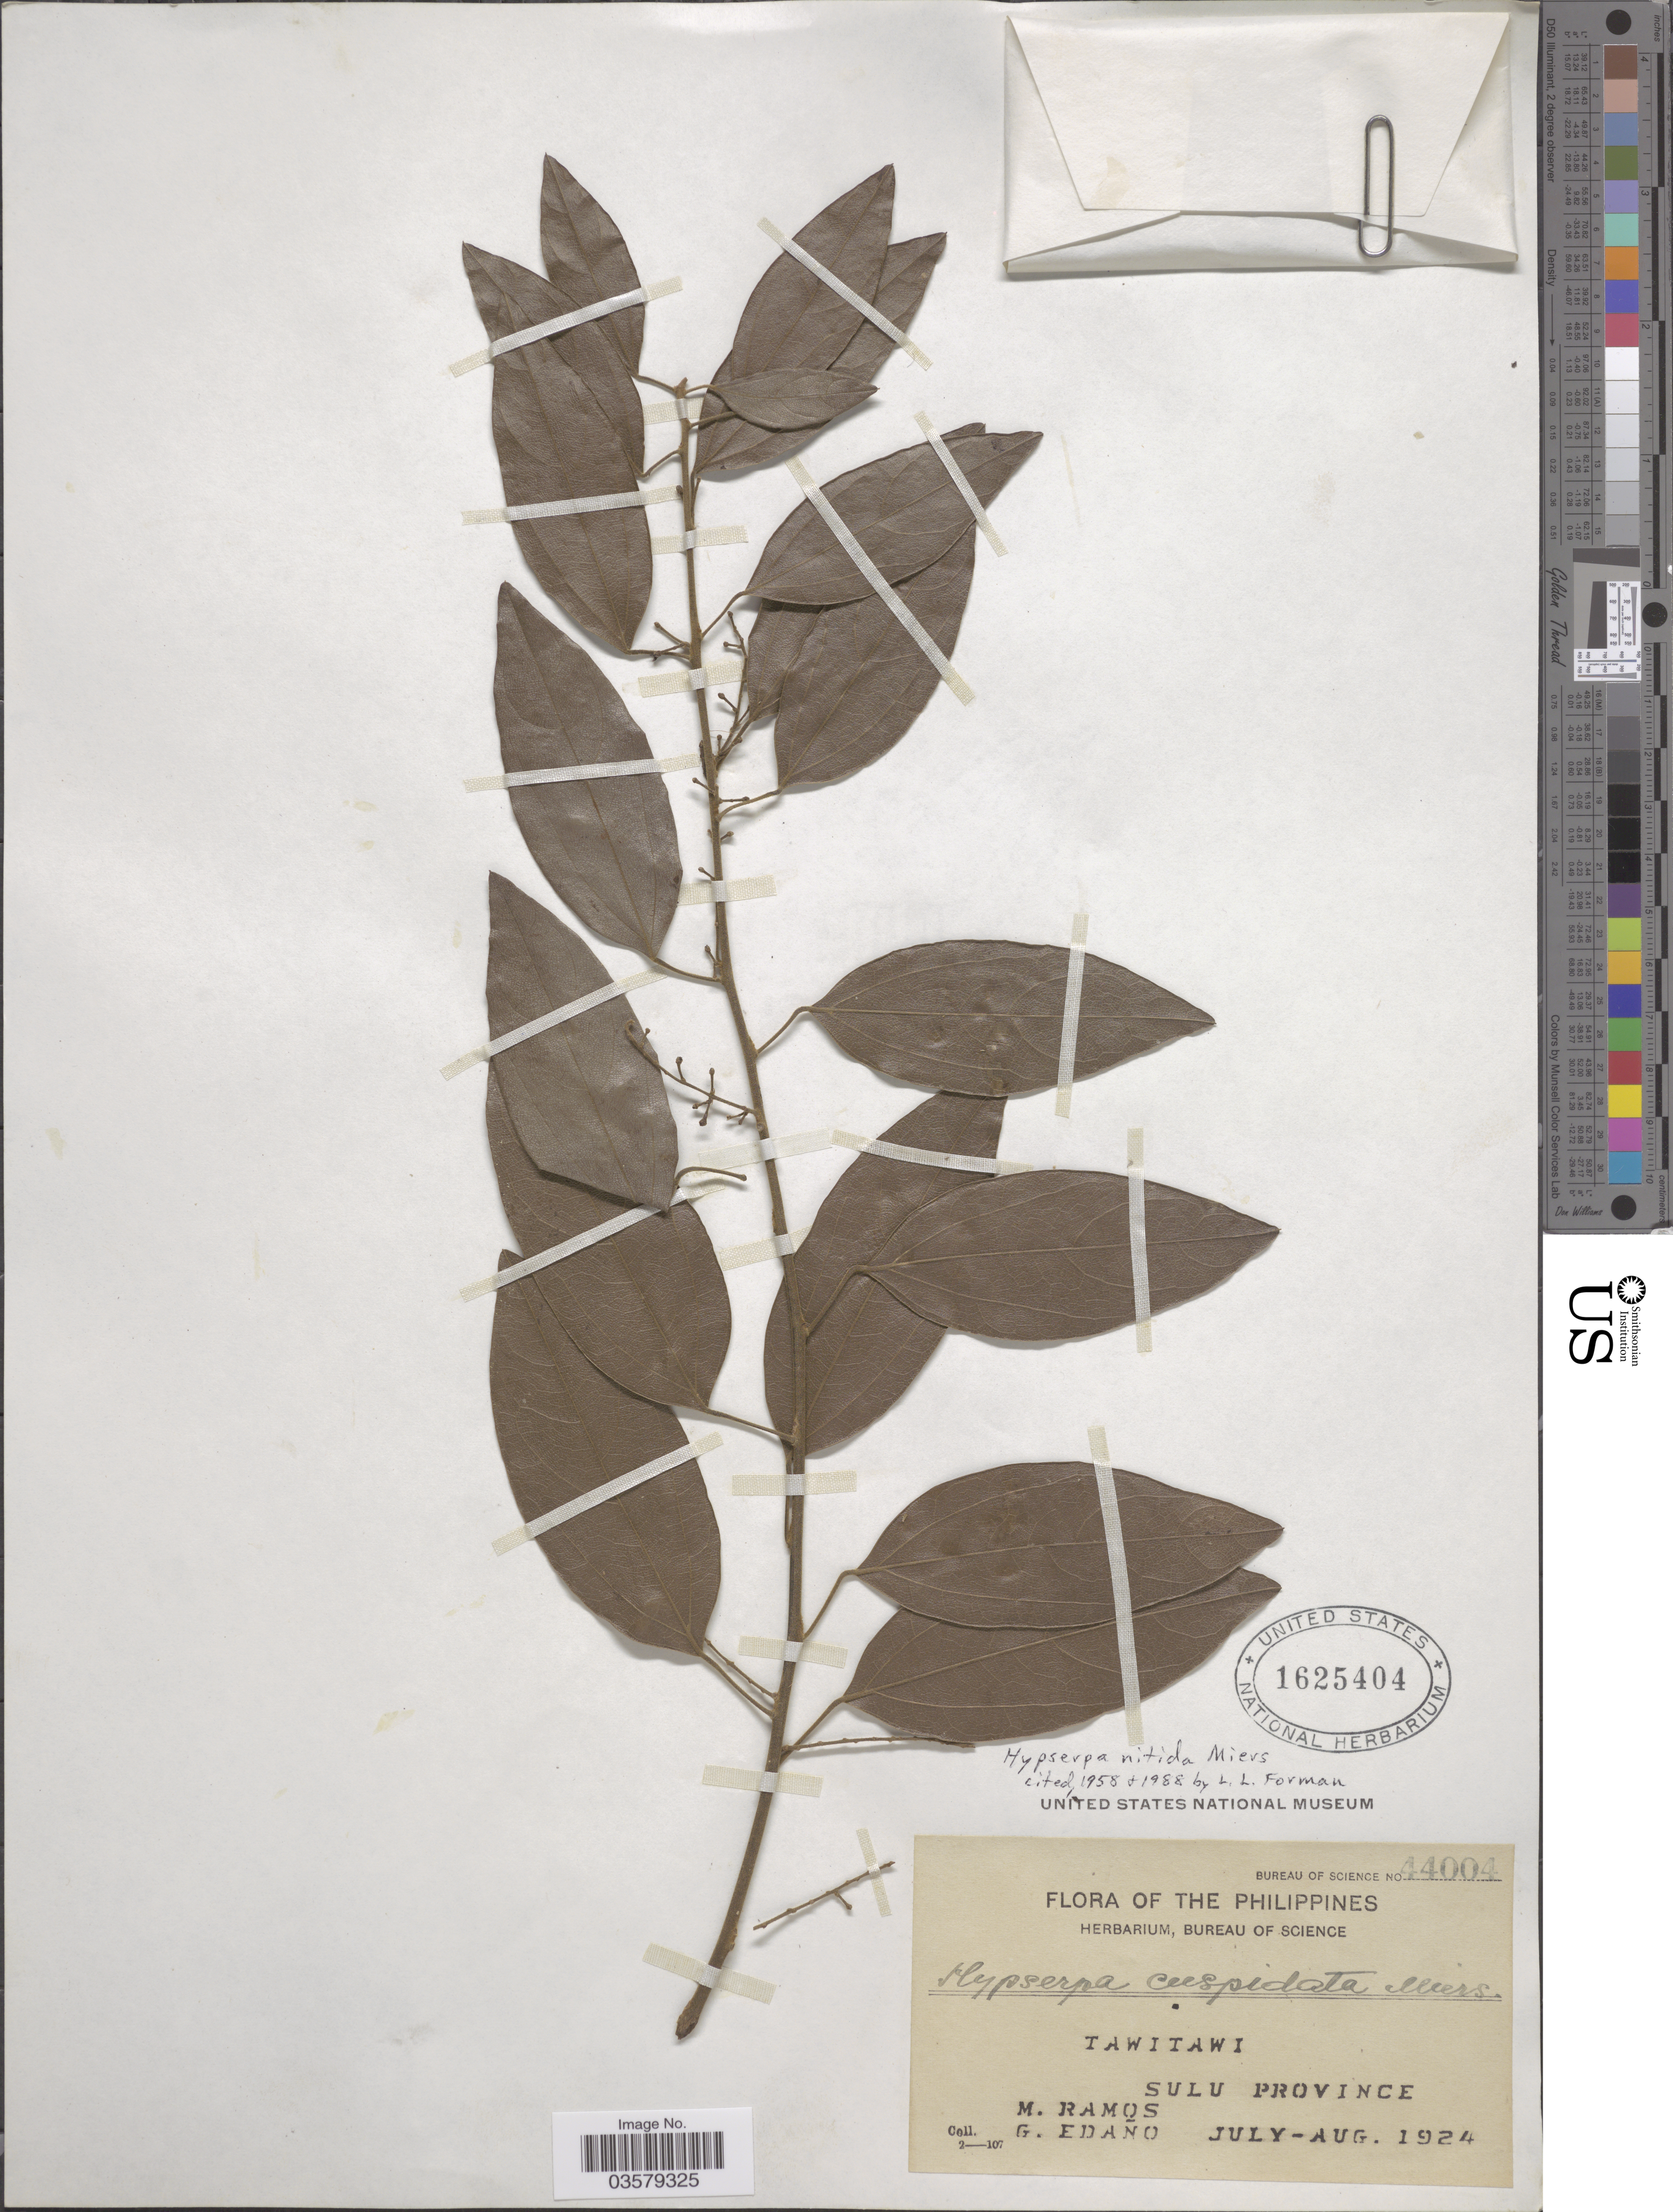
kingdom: Plantae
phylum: Tracheophyta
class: Magnoliopsida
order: Ranunculales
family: Menispermaceae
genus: Hypserpa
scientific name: Hypserpa nitida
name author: Miers ex Benth.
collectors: M. Ramos & G. Edaño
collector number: Bureau of Science 44004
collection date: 1924-07/1924-08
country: Philippines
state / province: Muslim Mindanao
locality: Tawitawi, Sulu Province.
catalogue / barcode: US 1625404